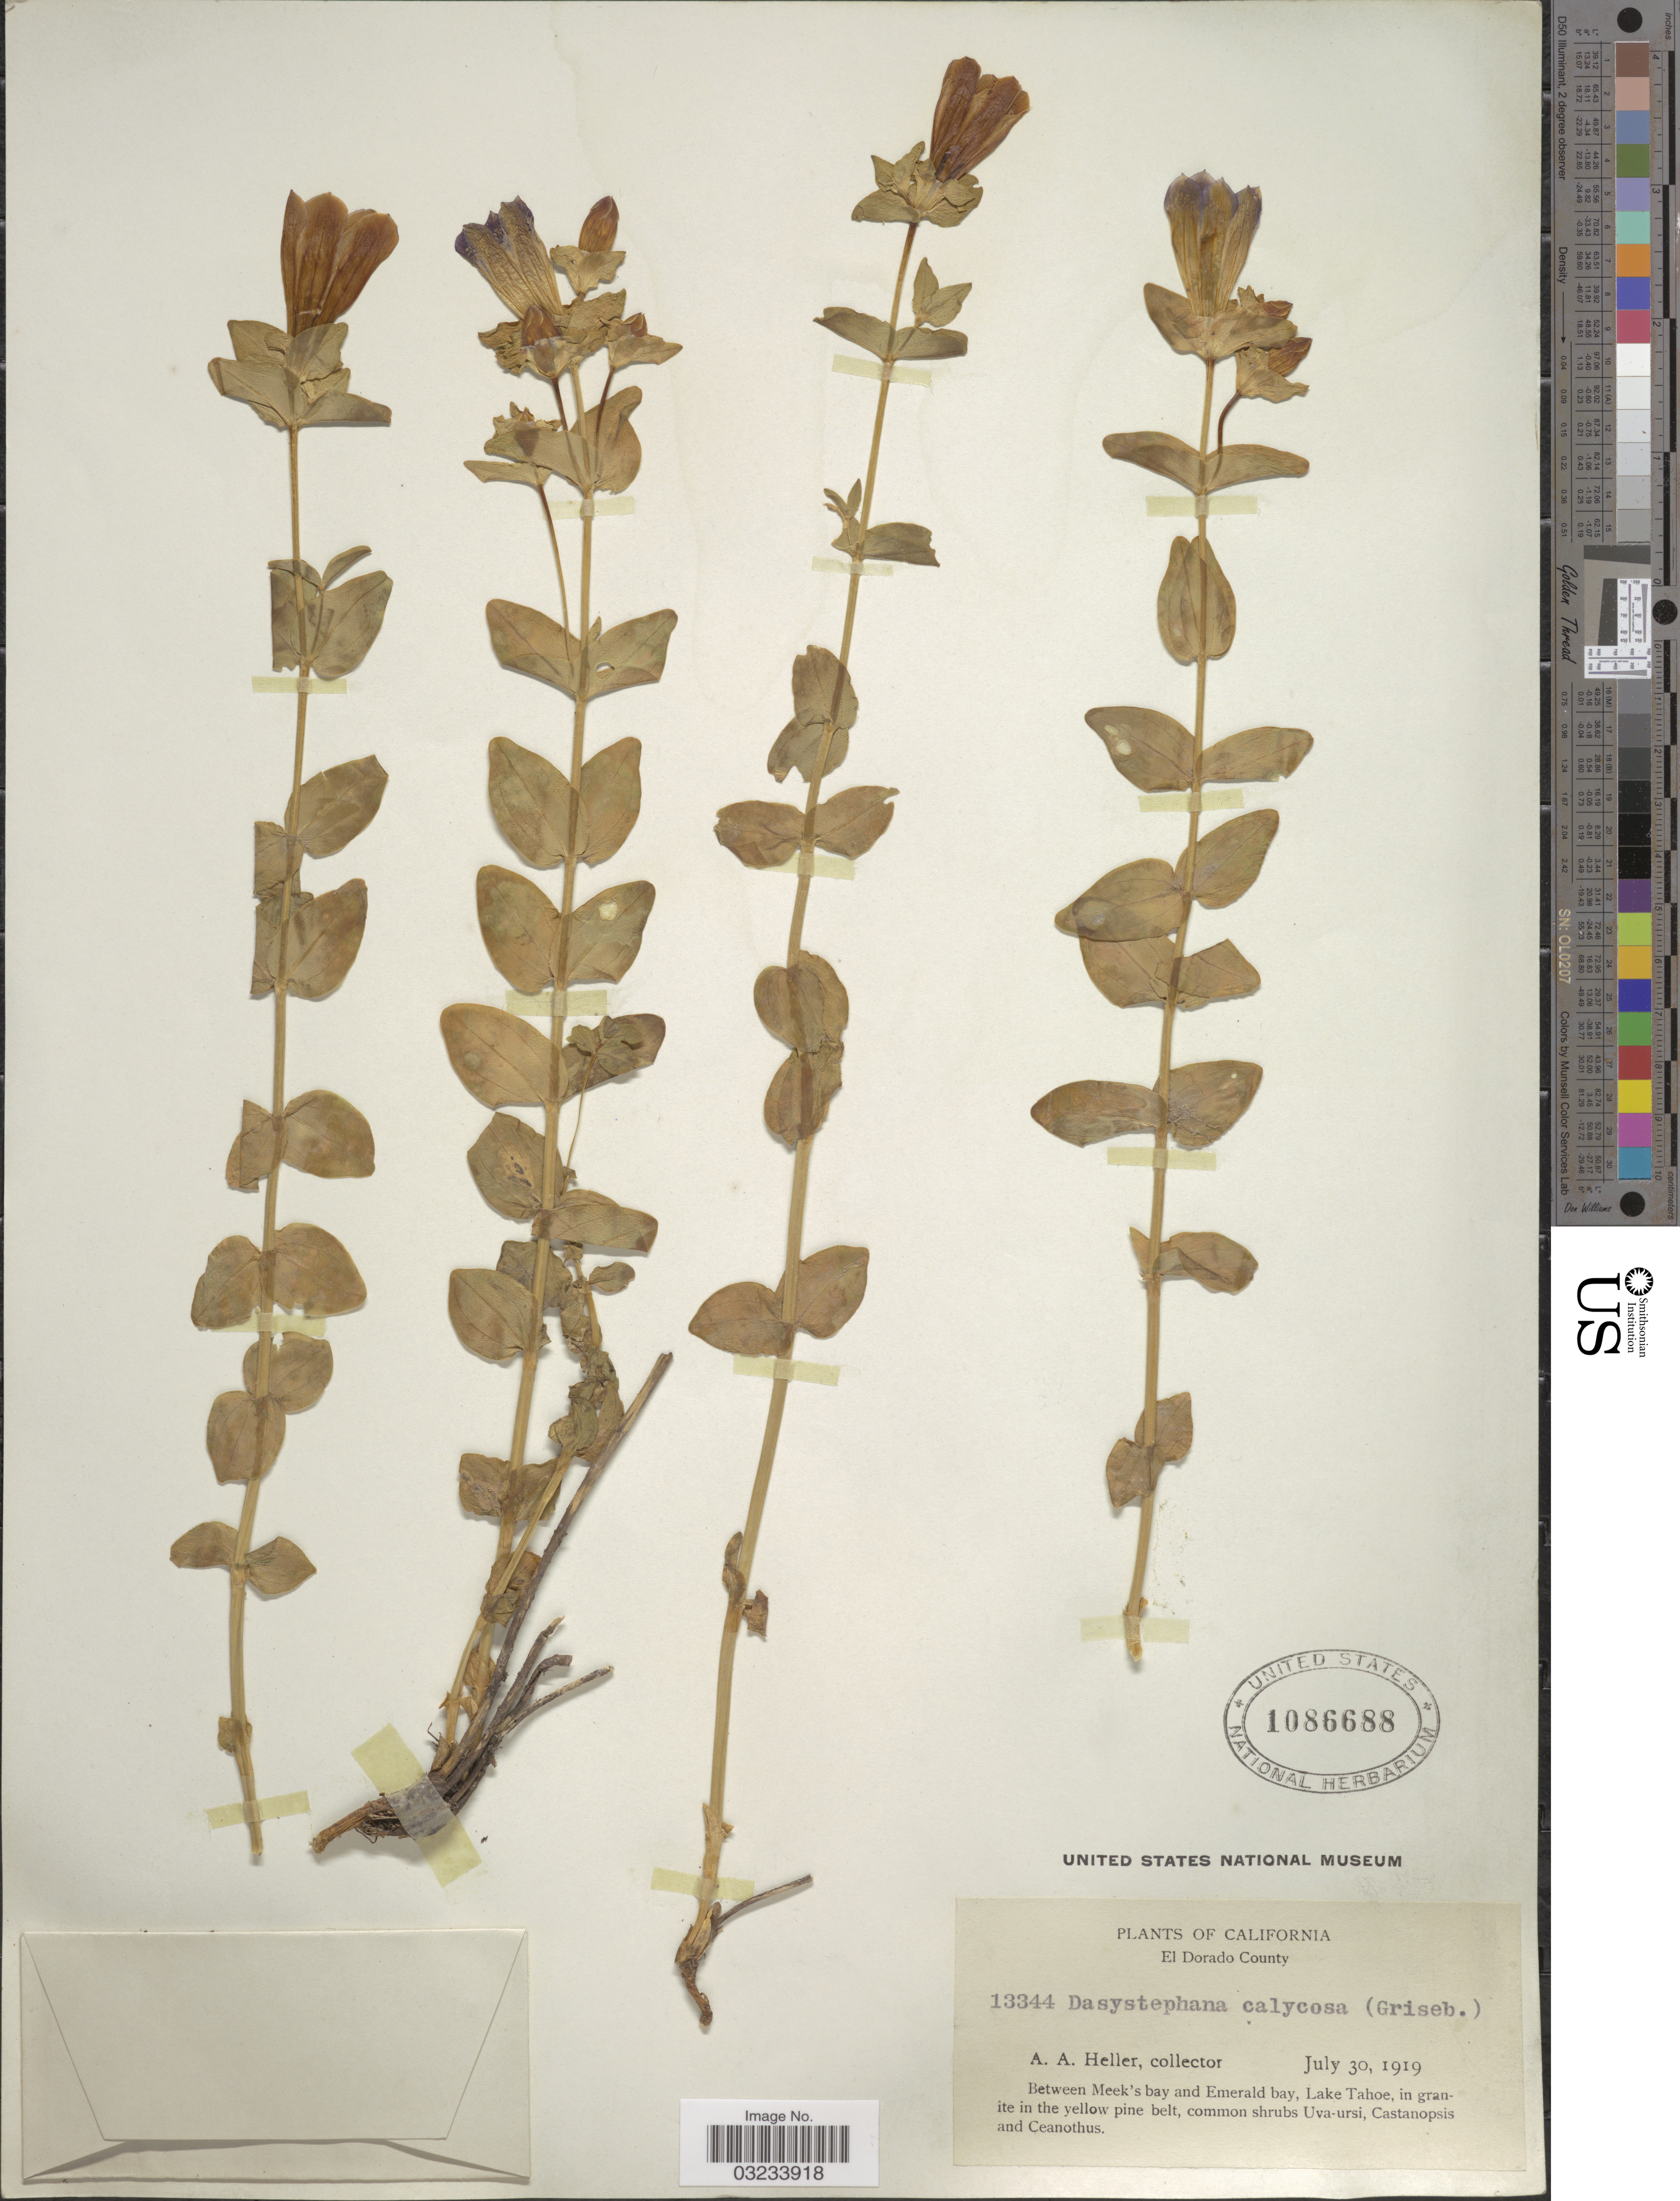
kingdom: Plantae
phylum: Tracheophyta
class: Magnoliopsida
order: Gentianales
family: Gentianaceae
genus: Gentiana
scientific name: Gentiana calycosa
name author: Griseb.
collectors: A. A. Heller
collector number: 13344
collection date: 1919-07-30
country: United States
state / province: California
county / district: El Dorado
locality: El Dorado County, Between Meek's bay and Emerald bay, Lake Tahoe.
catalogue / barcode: US 1086688